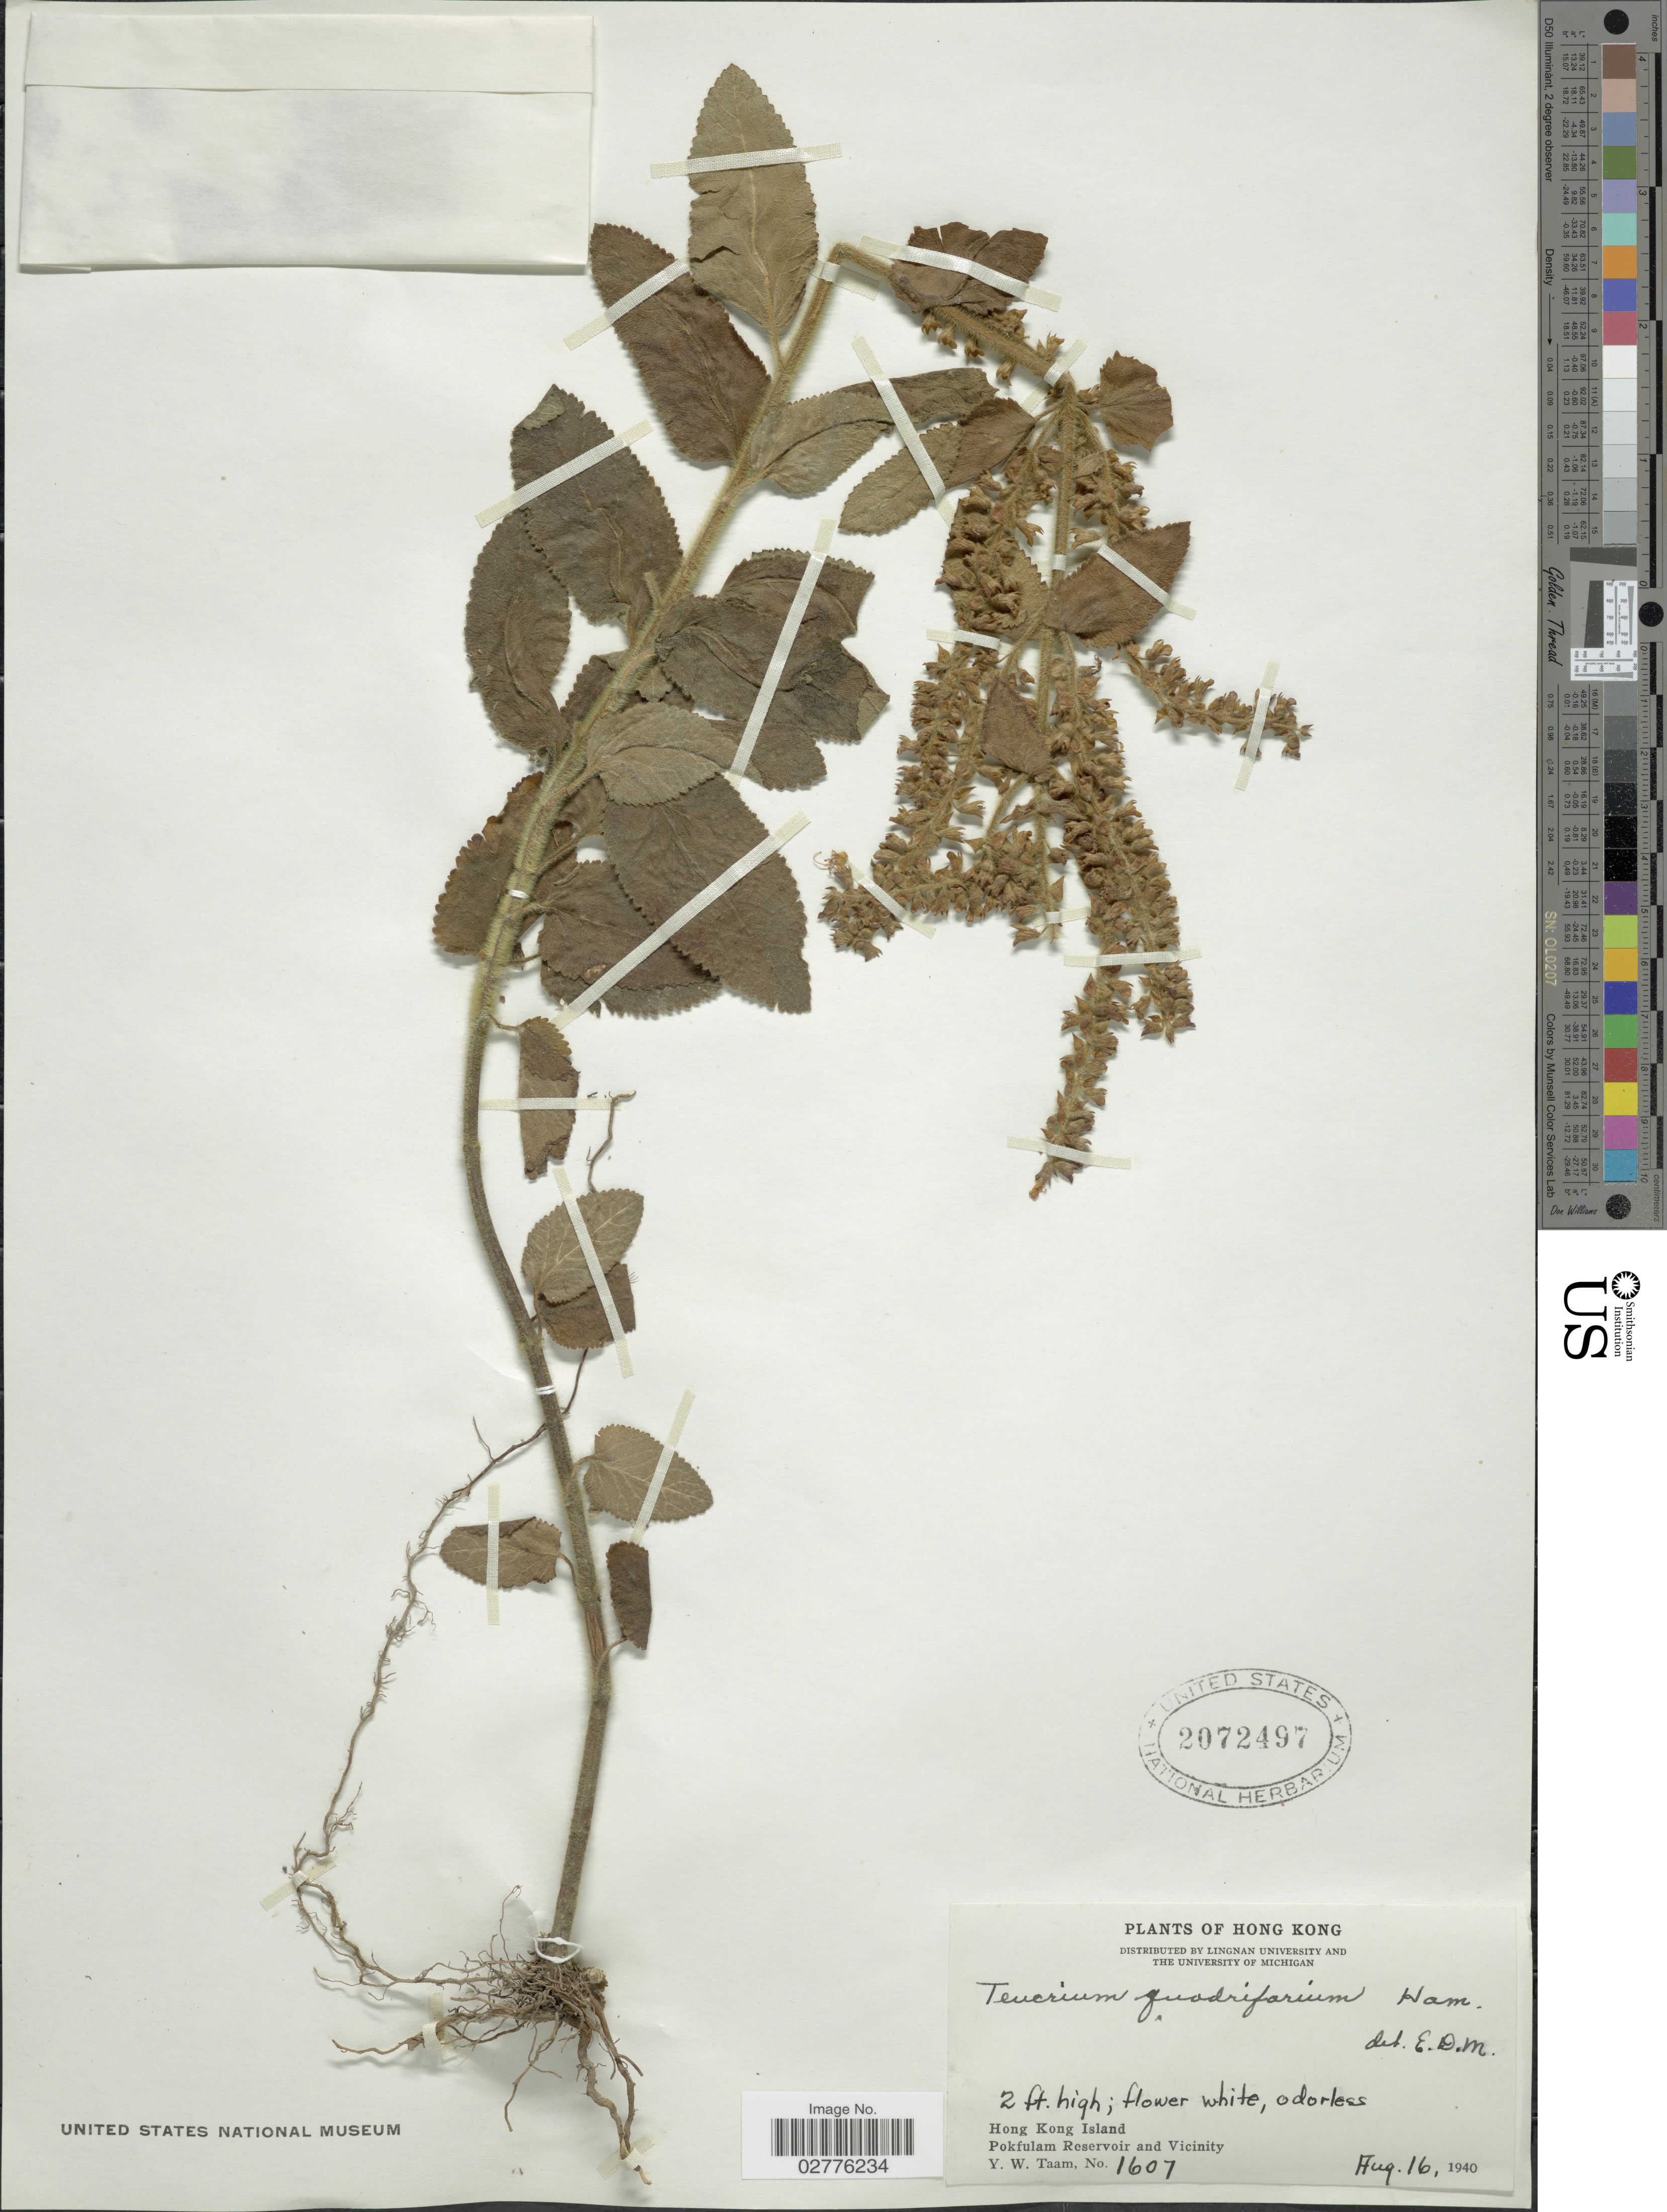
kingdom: Plantae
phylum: Tracheophyta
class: Magnoliopsida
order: Lamiales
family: Lamiaceae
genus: Teucrium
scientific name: Teucrium quadrifarium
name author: Buch.-Ham. ex D. Don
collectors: Y. W. Taam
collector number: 1607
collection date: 1940-08-16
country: China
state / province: Hong Kong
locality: Hong Kong Island. Pokfulam Reservoir and Vicinity.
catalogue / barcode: US 2072497